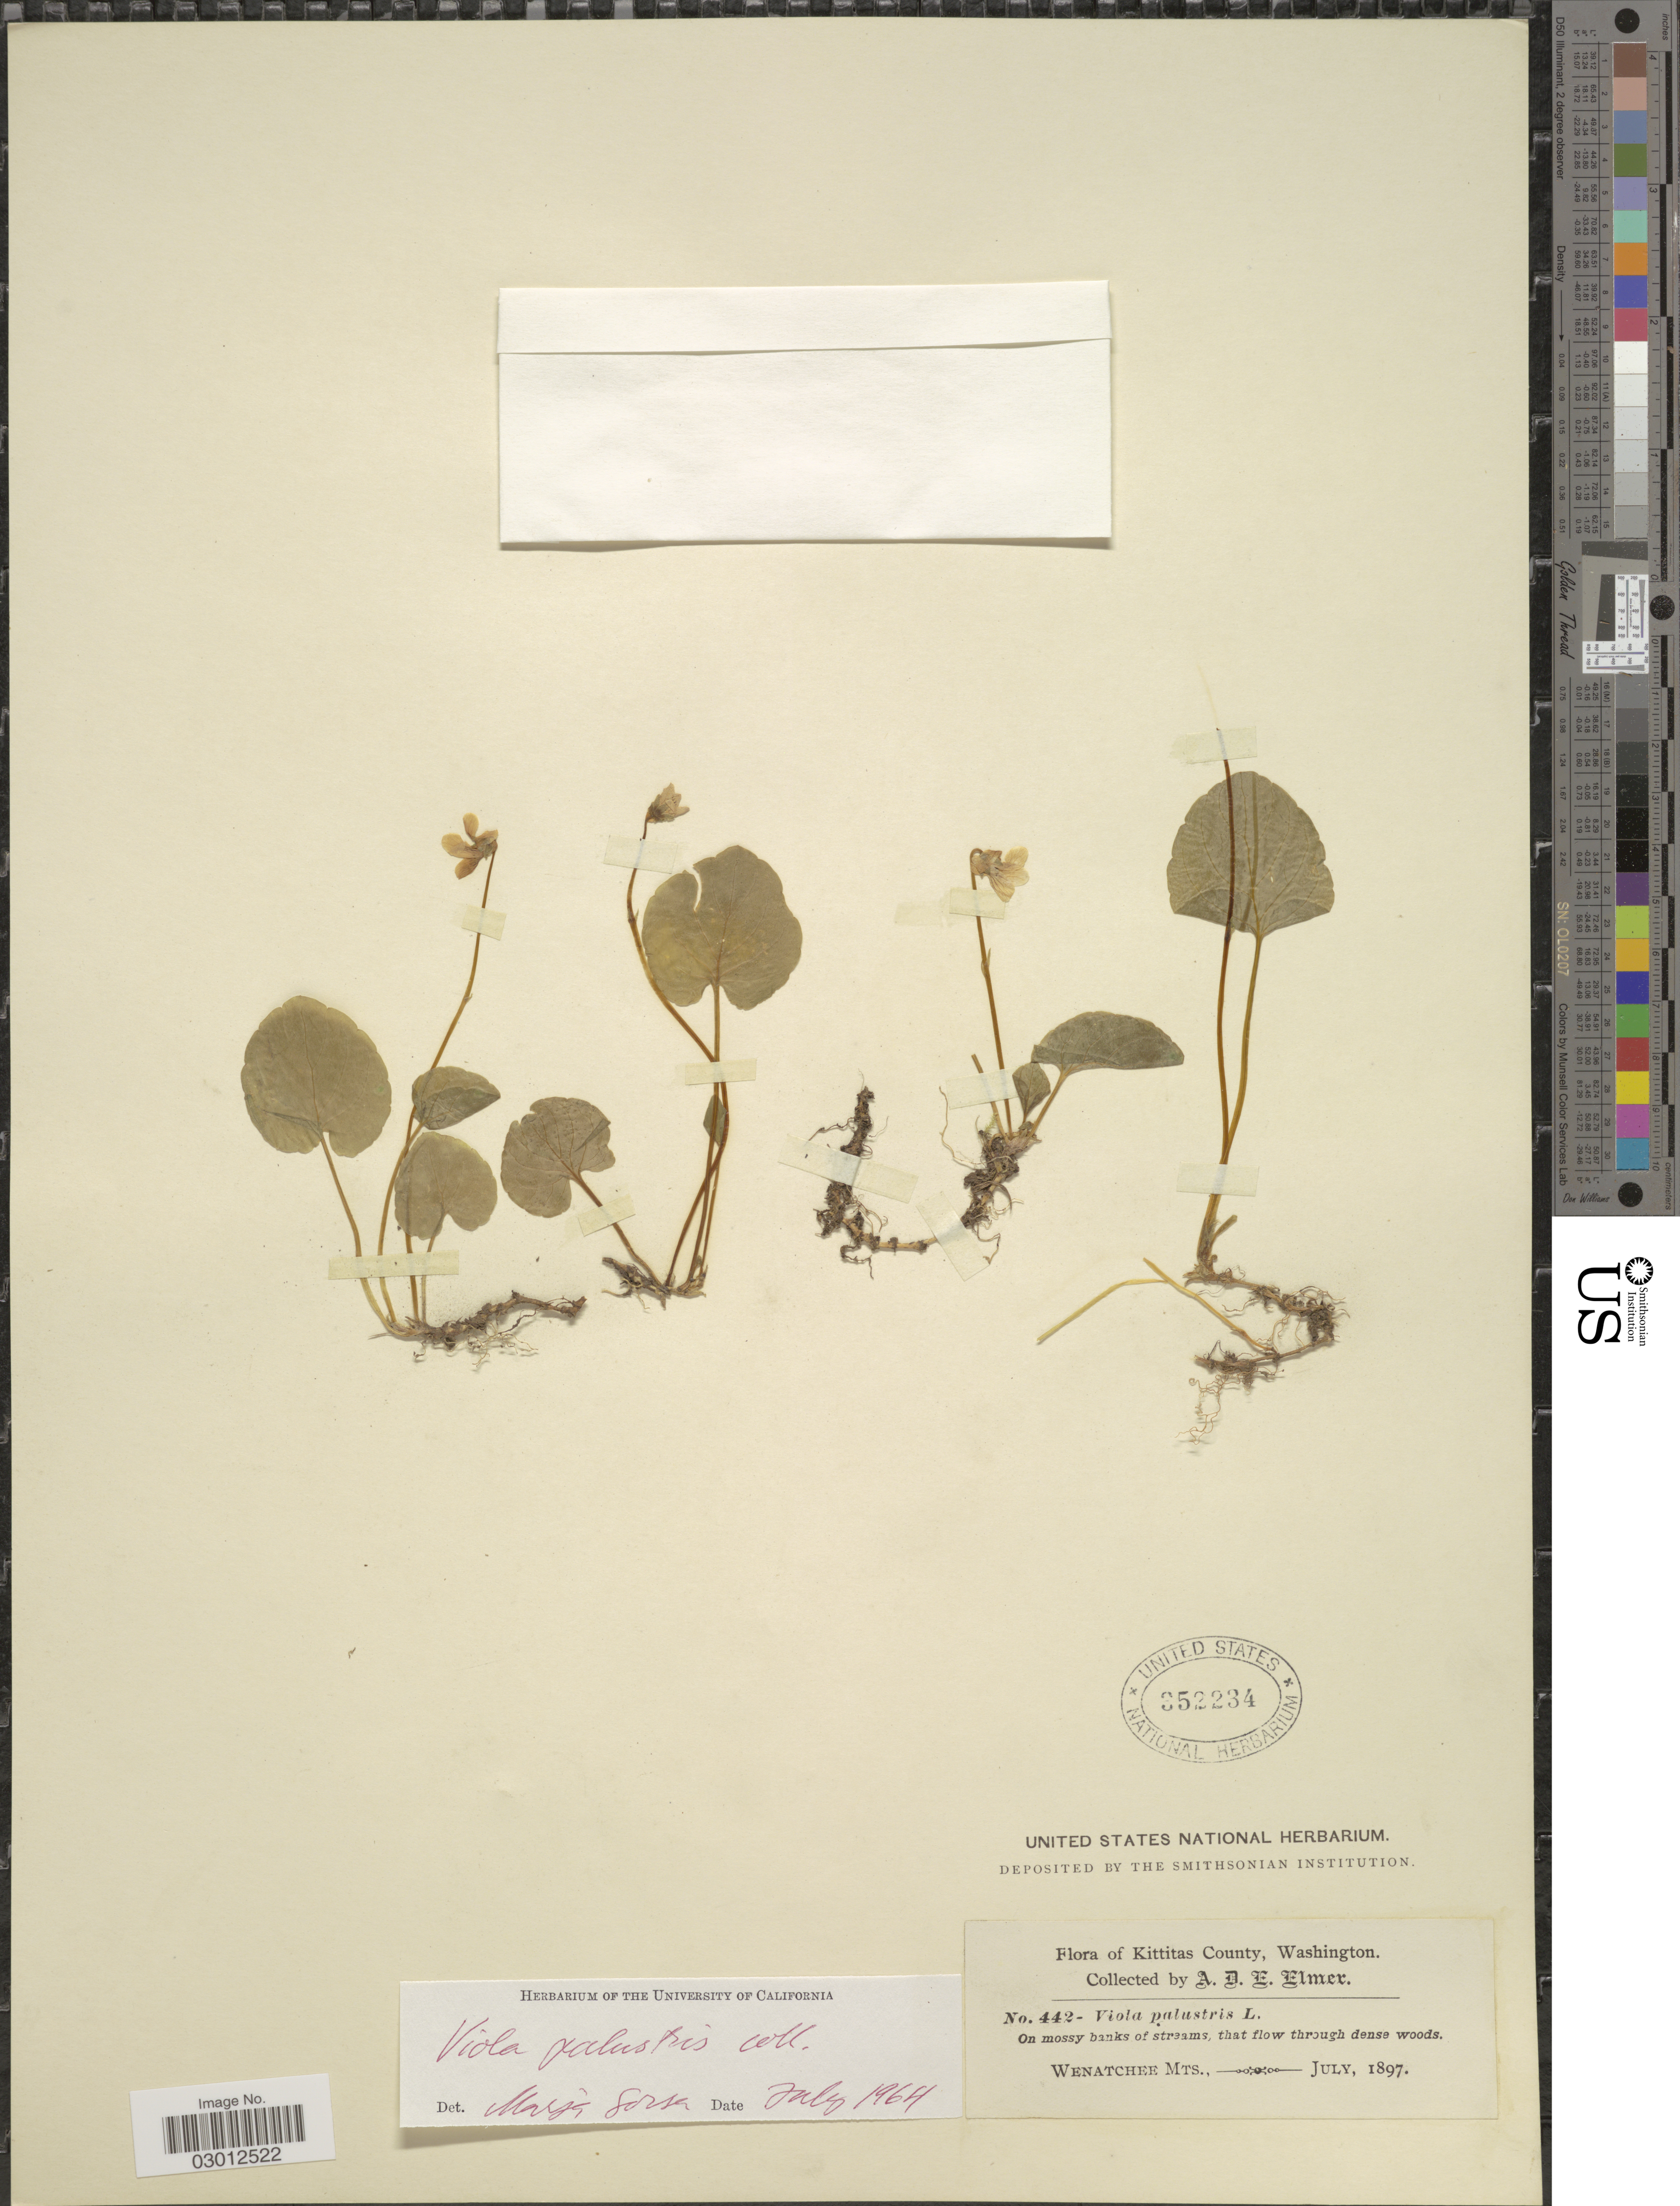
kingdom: Plantae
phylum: Tracheophyta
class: Magnoliopsida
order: Malpighiales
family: Violaceae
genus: Viola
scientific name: Viola palustris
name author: L.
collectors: A. D. E. Elmer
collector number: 442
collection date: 1897-07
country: United States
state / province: Washington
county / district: Kittitas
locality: Kittitas County. Wenatchee Mts.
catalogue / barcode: US 352234